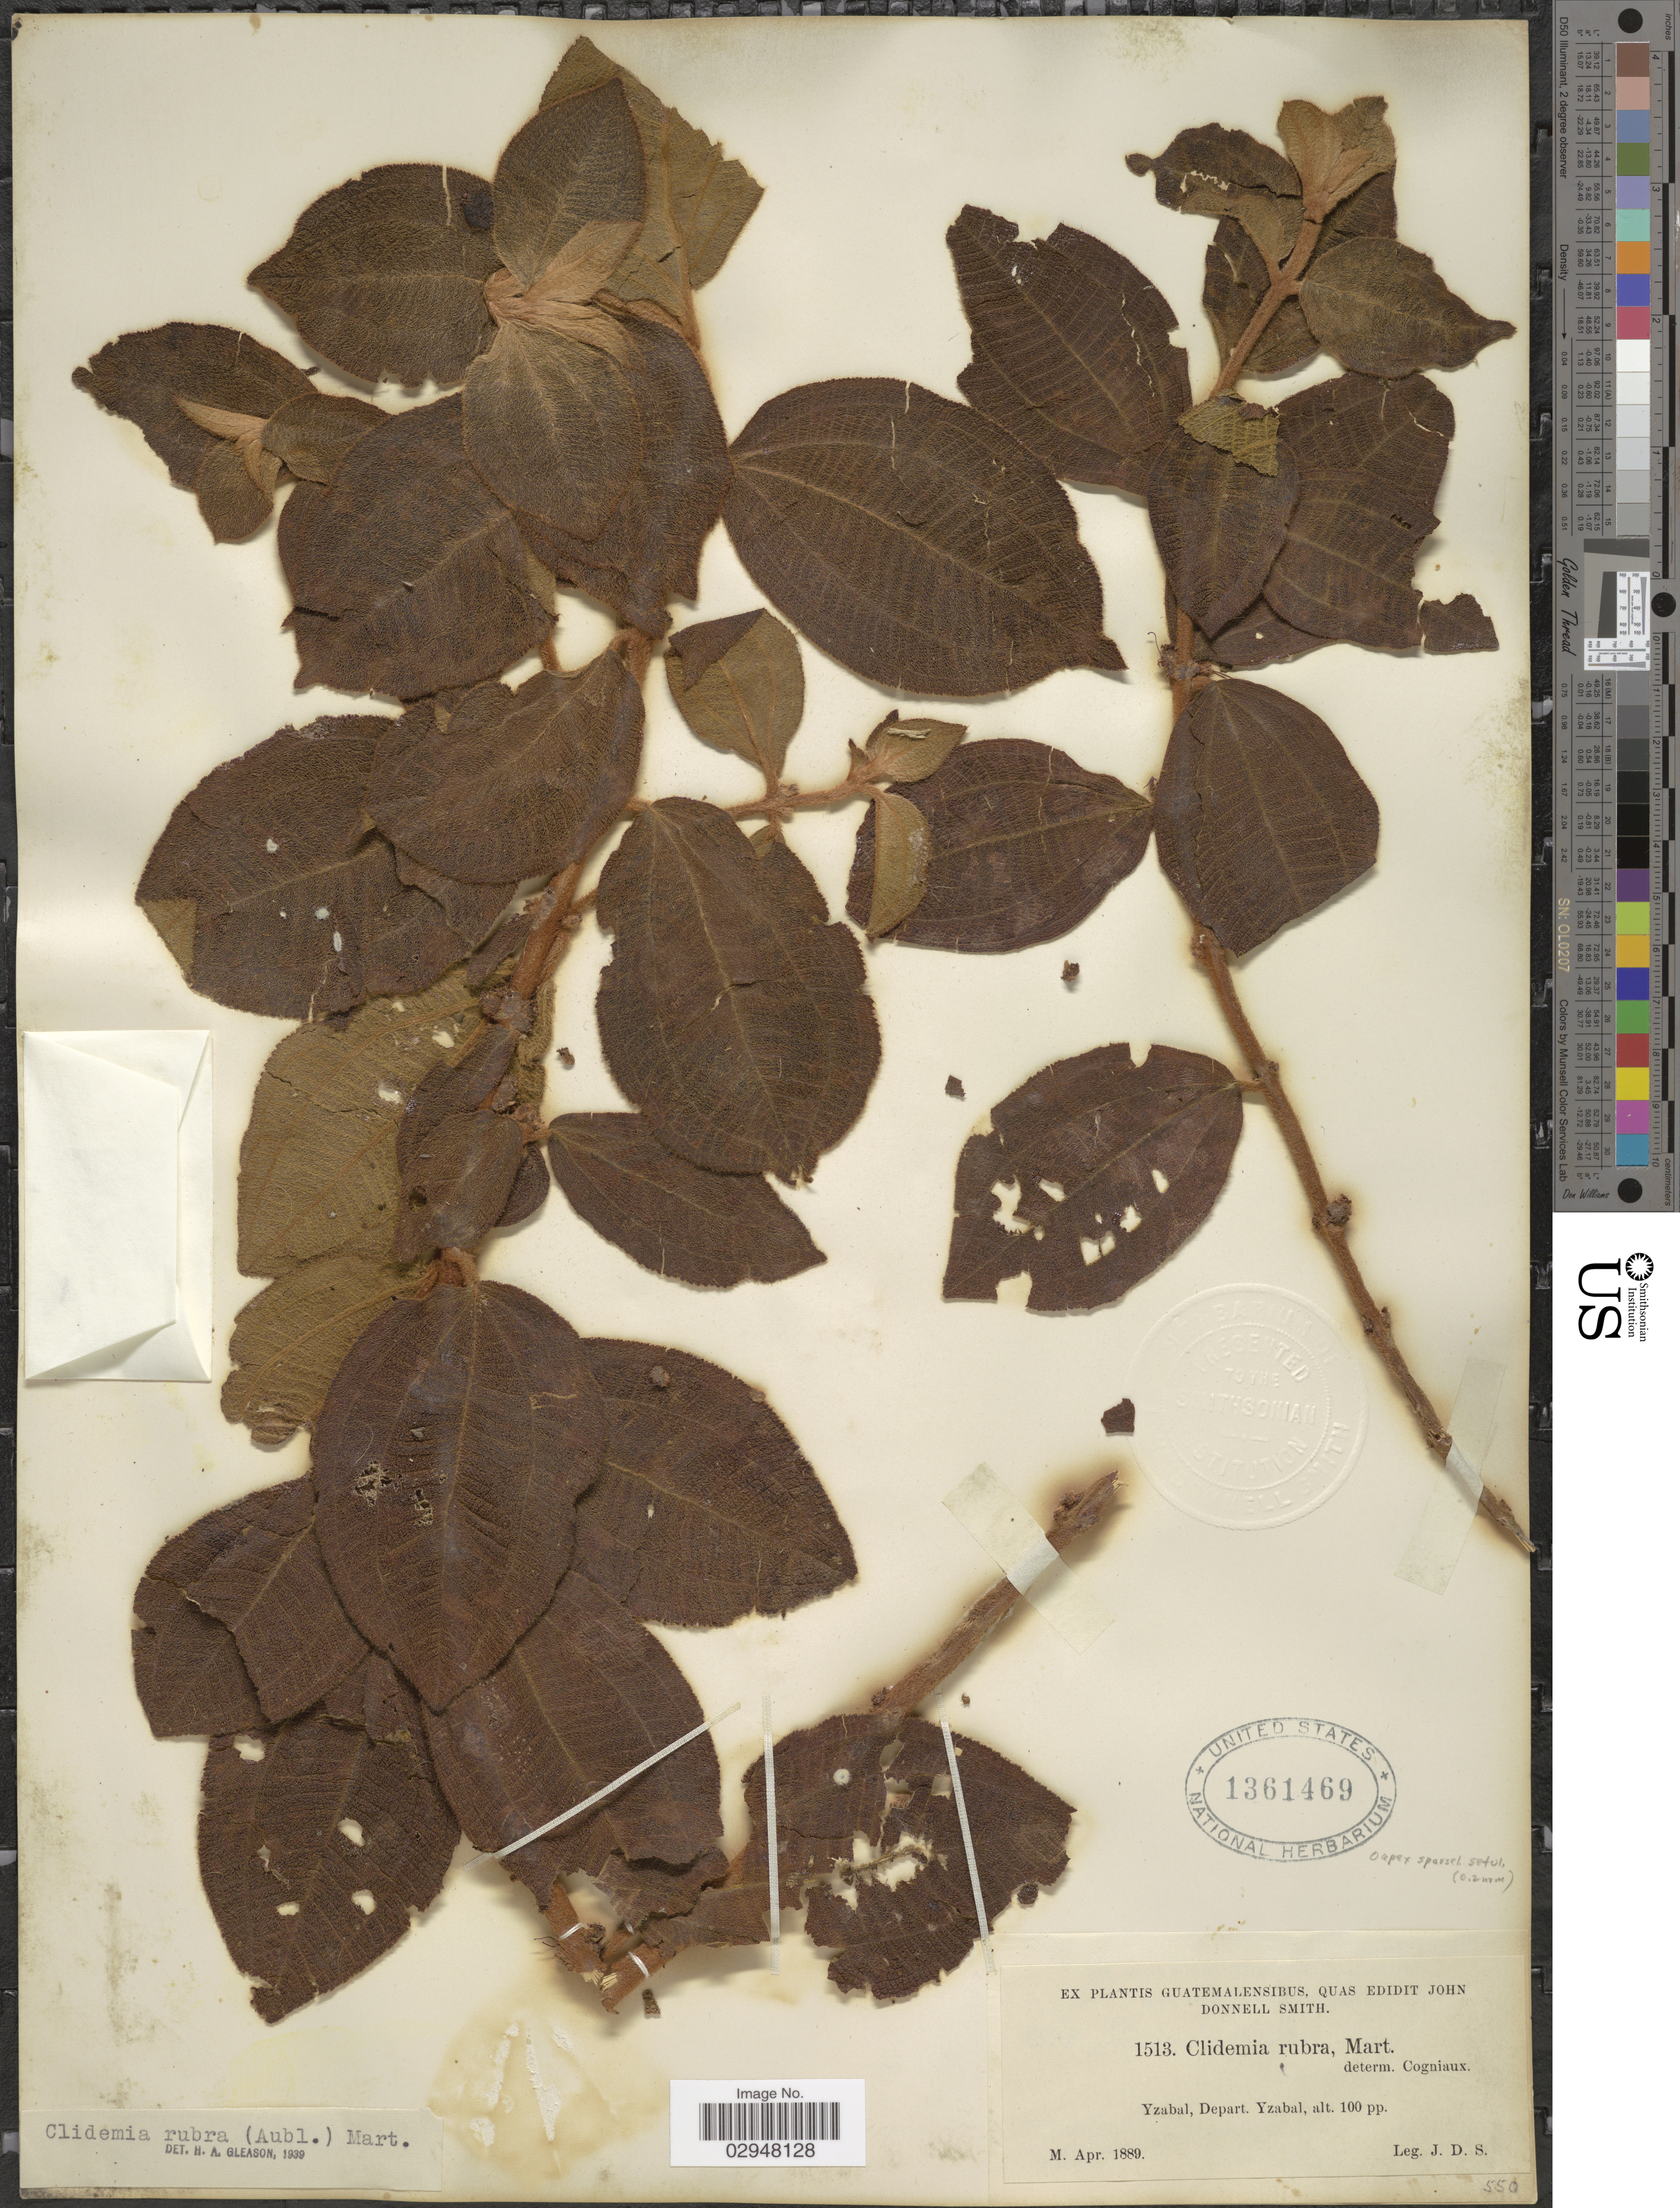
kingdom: Plantae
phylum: Tracheophyta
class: Magnoliopsida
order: Myrtales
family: Melastomataceae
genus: Clidemia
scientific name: Clidemia rubra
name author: (Aubl.) Mart.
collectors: J. Donnell Smith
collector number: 1513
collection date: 1889-04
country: Guatemala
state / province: Izabal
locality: Yzabal, Depart. Yzabal.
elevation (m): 30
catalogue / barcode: US 1361469